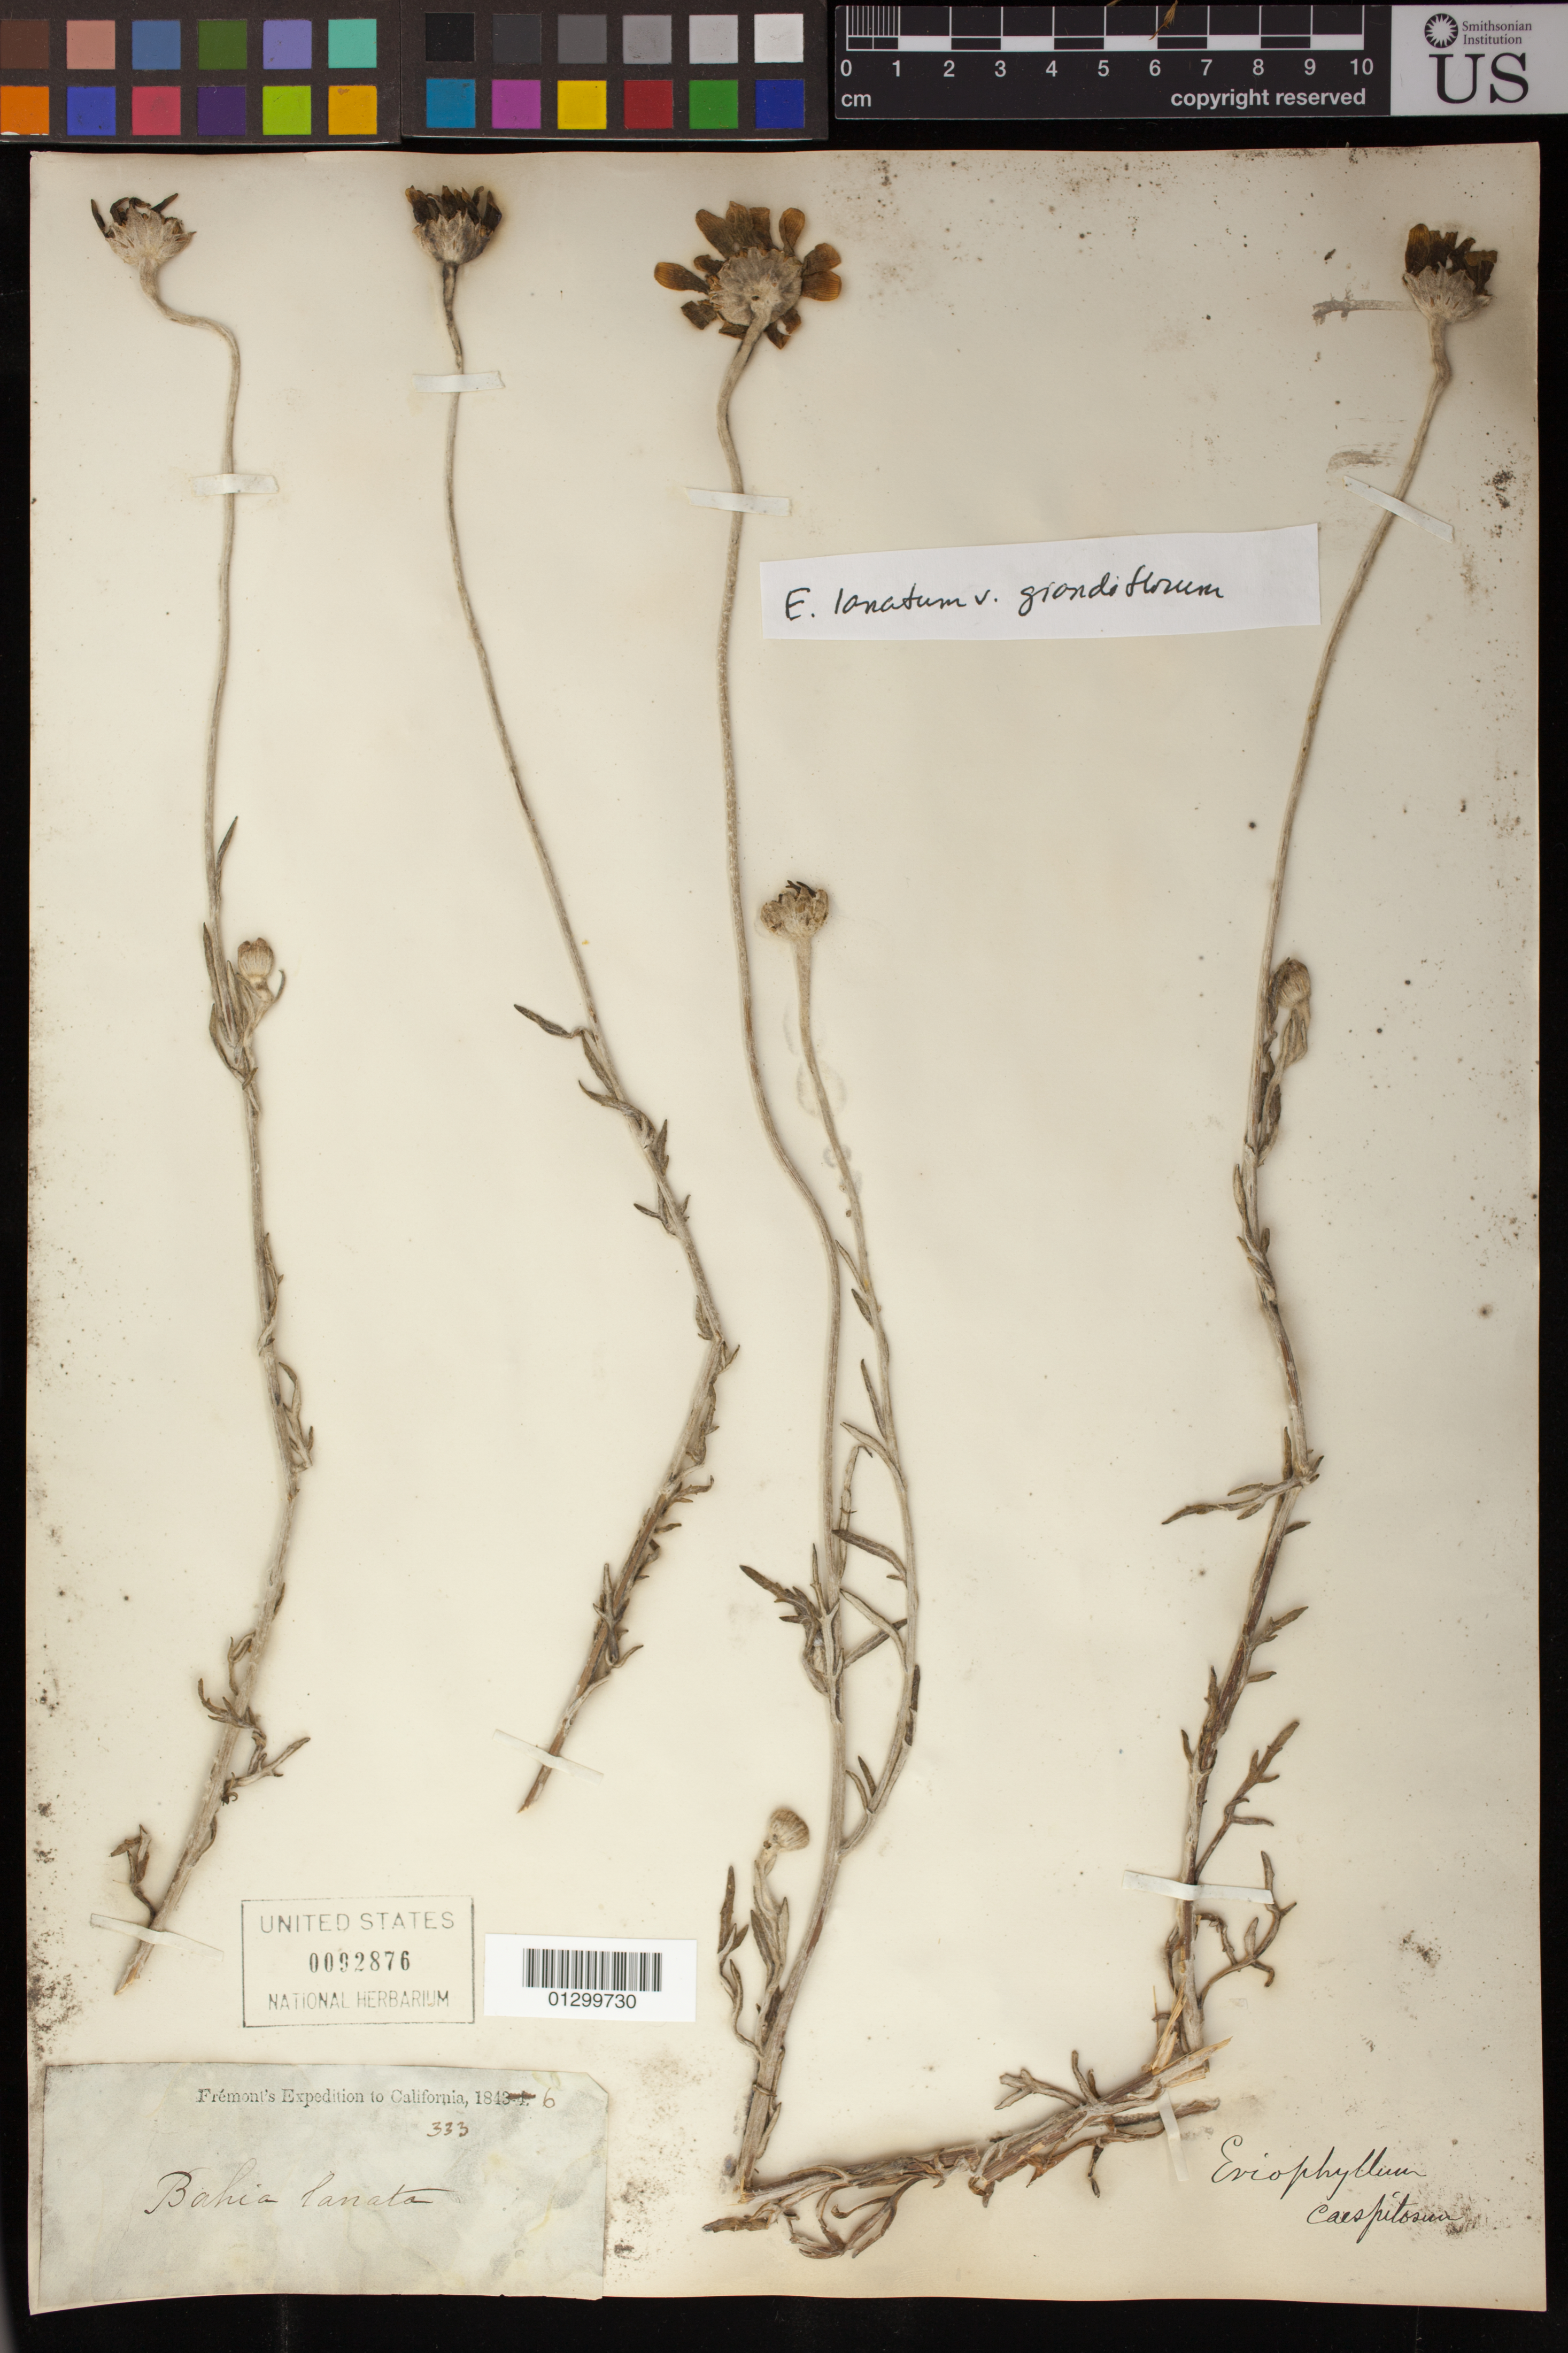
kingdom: Plantae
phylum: Tracheophyta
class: Magnoliopsida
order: Asterales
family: Asteraceae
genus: Eriophyllum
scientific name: Eriophyllum lanatum var. grandiflorum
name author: (A. Gray) Jeps.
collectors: J. C. Frémont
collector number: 333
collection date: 1846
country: United States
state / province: California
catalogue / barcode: US 92876